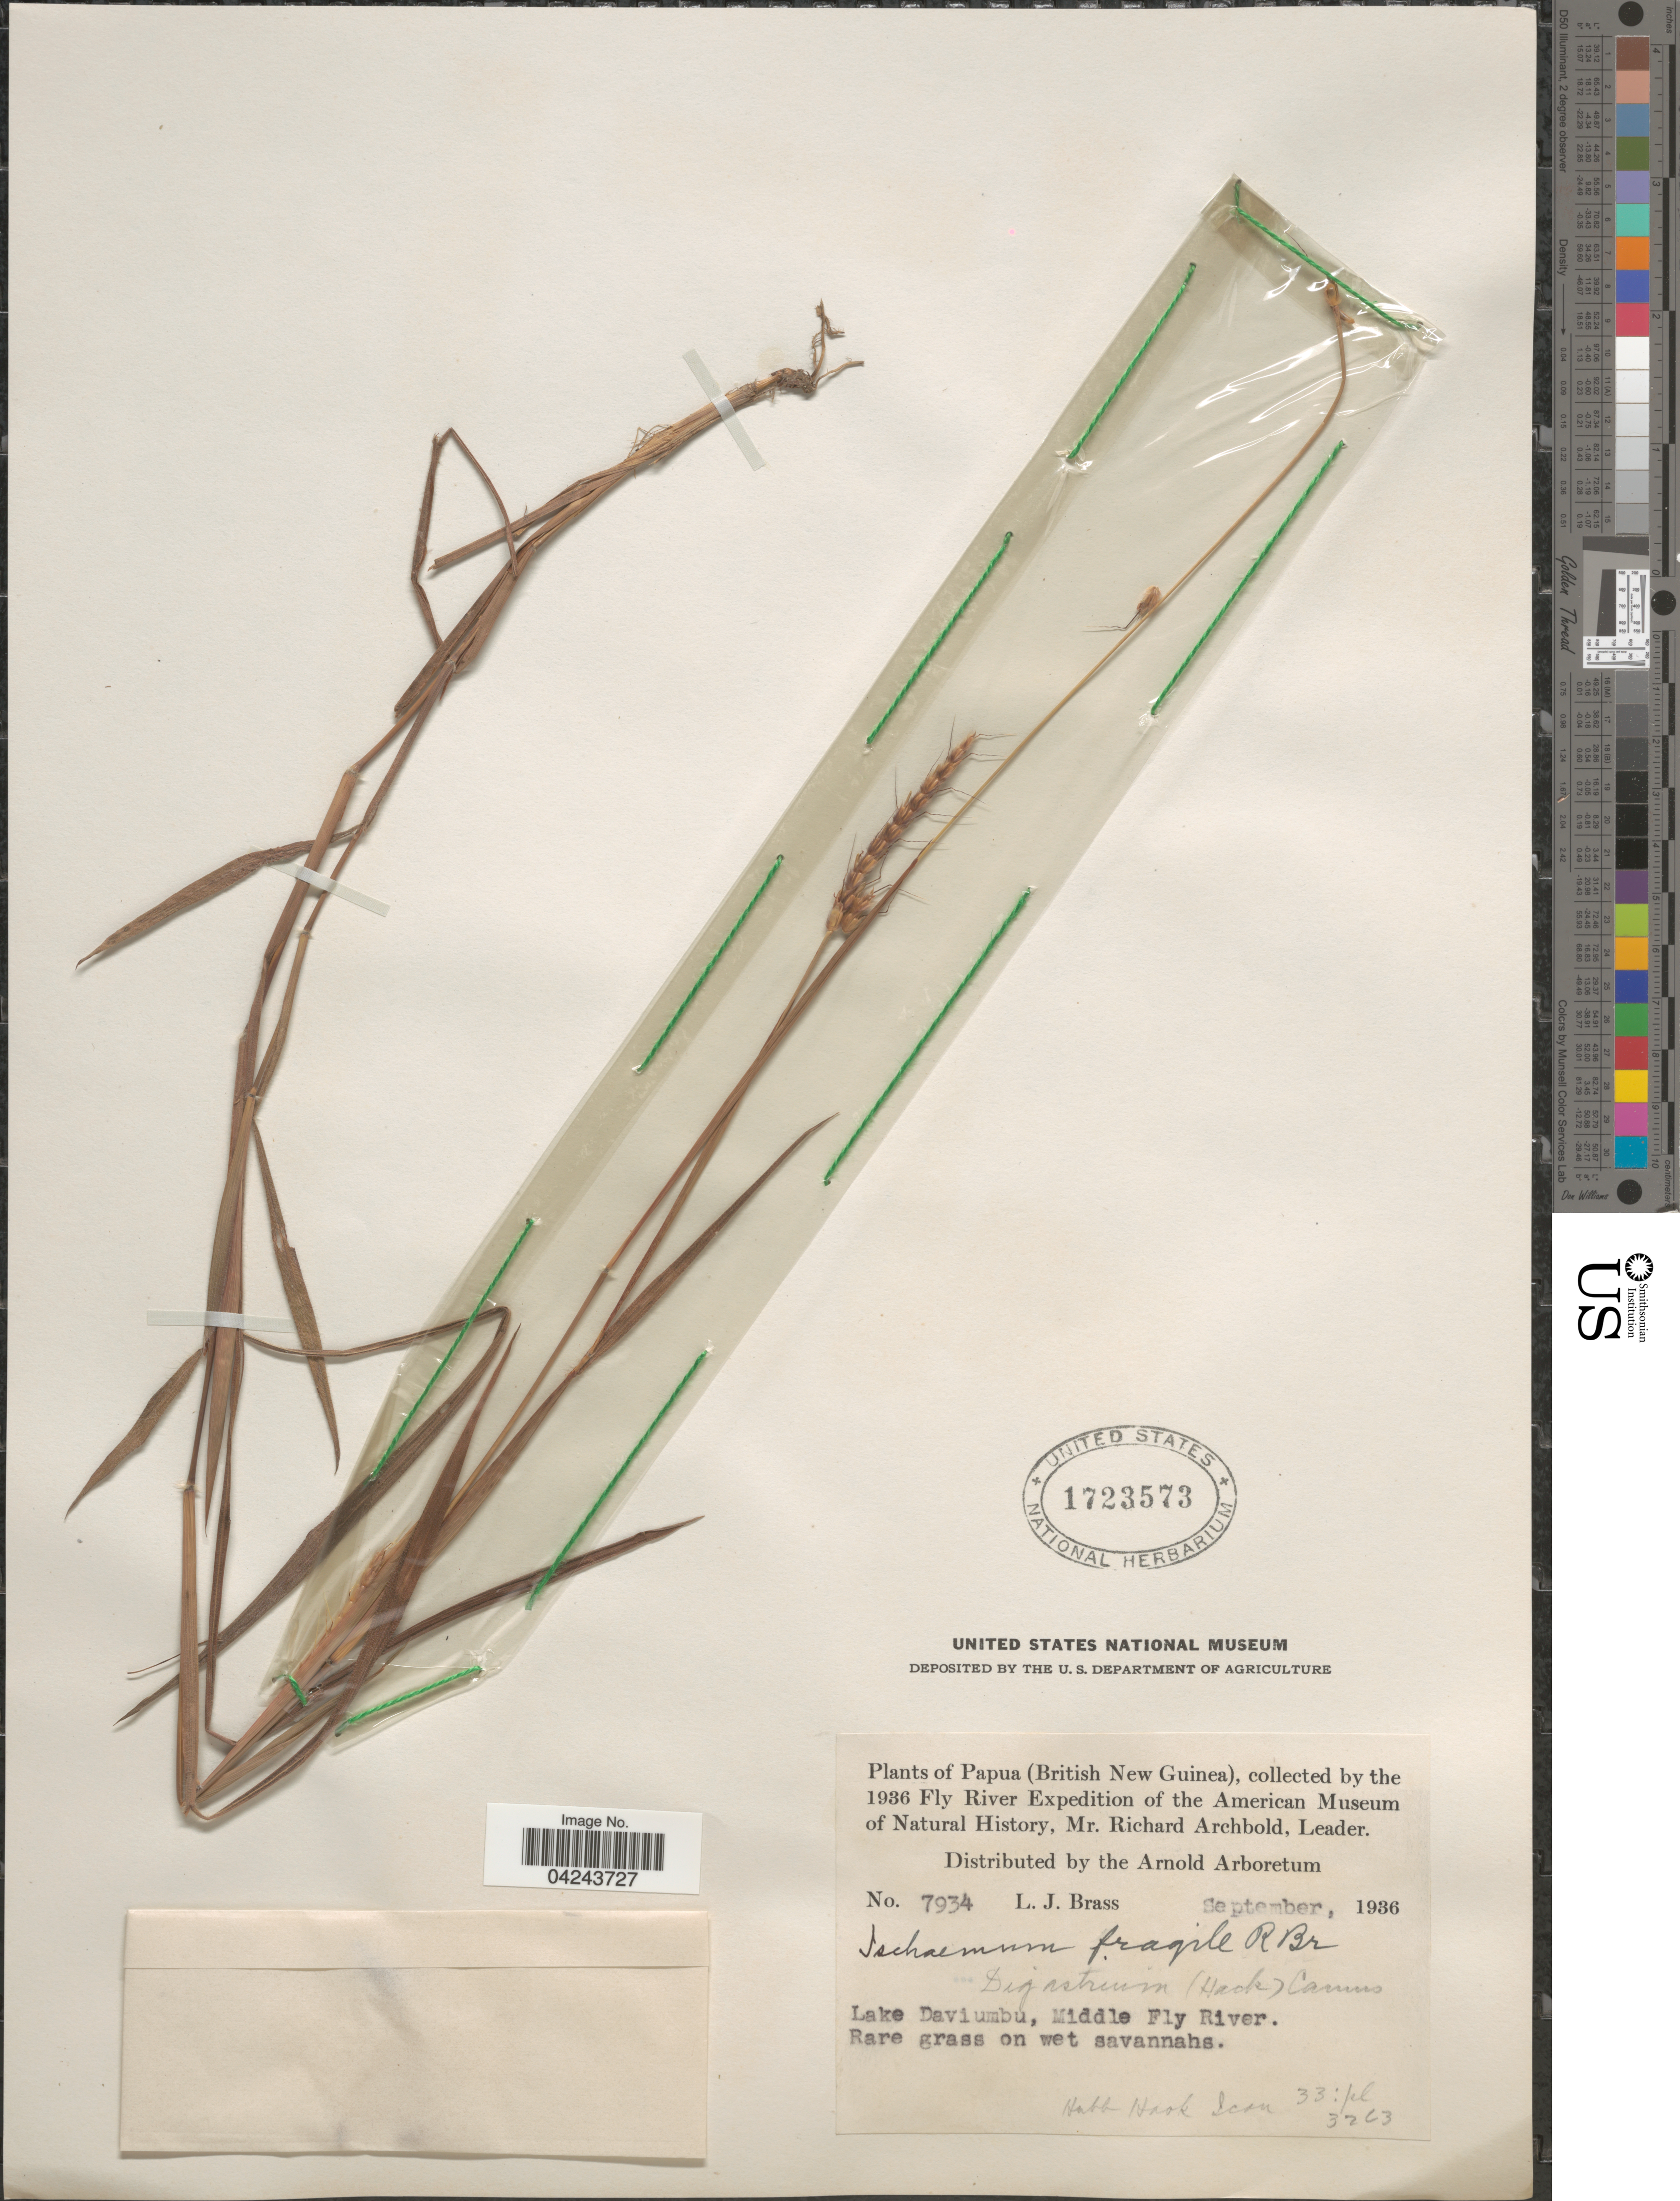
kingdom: Plantae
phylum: Tracheophyta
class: Liliopsida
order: Poales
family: Poaceae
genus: Ischaemum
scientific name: Ischaemum fragile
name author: R. Br.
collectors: L. J. Brass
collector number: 7934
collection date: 1936-09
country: Papua New Guinea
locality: (British New Guinea). 1936 Fly River Expedition of the American Museum of Natural History. Lake Daviumbu, Middle Fly River.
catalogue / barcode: US 1723573